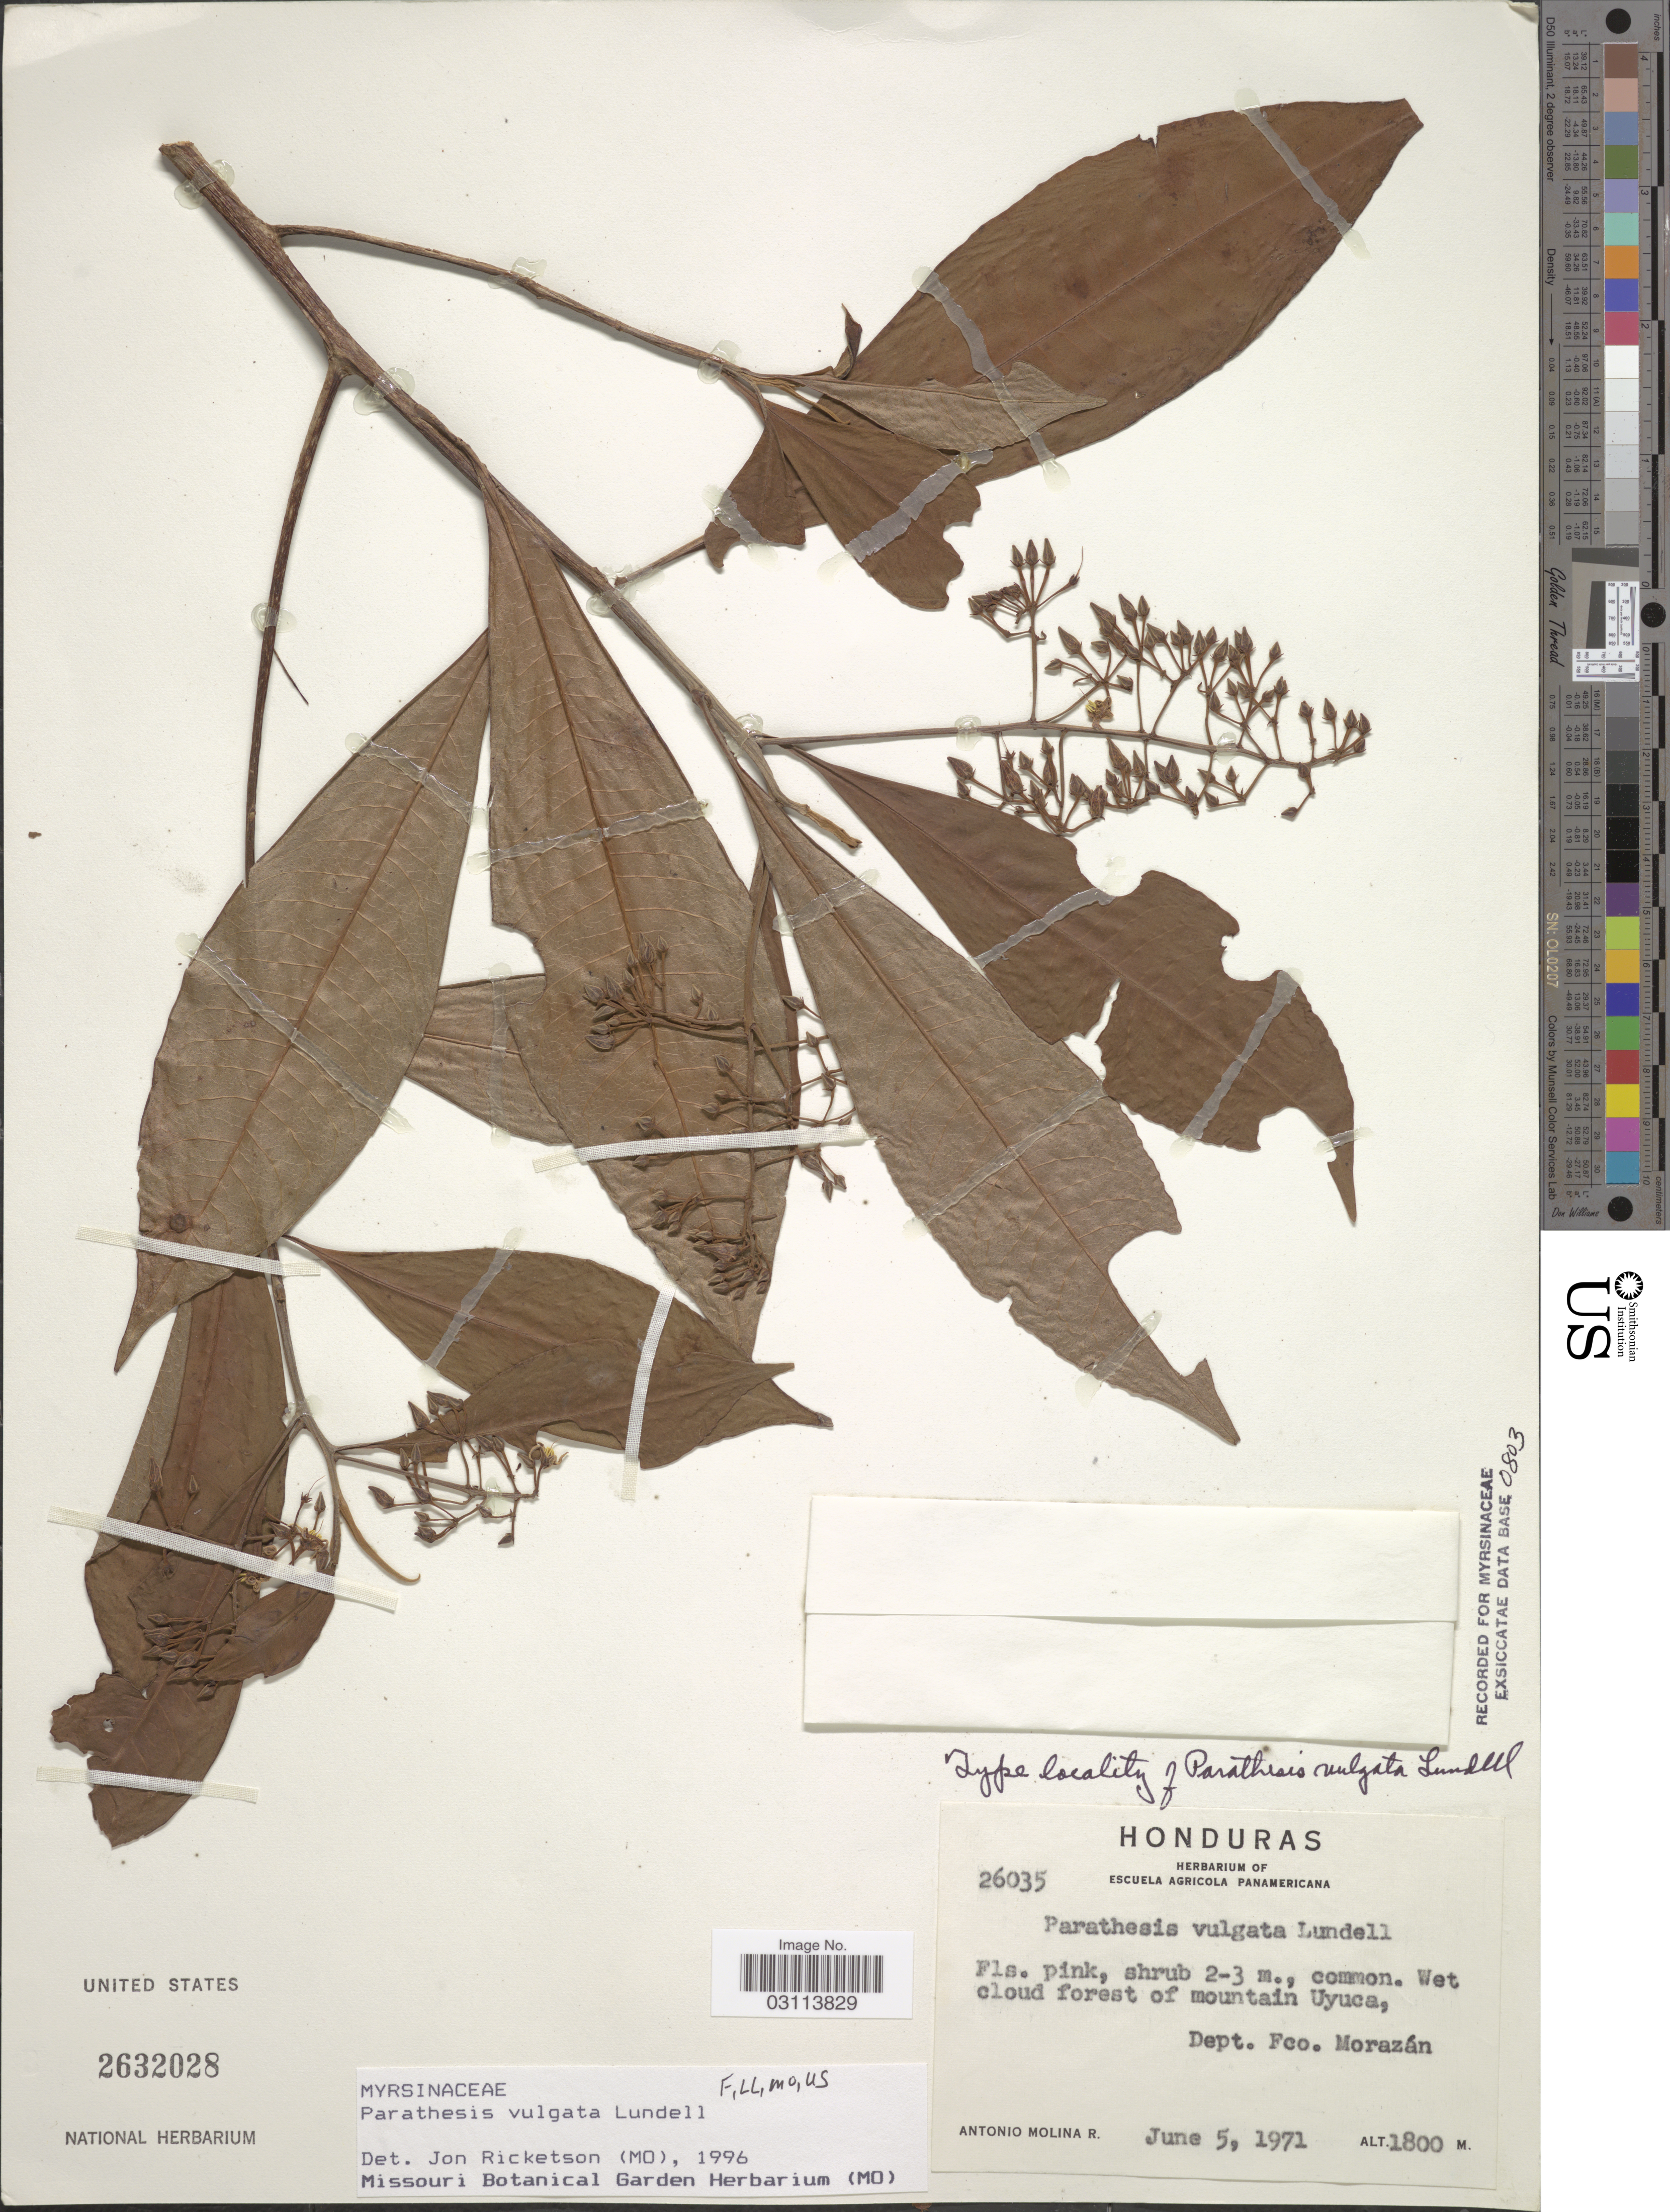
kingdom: Plantae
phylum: Tracheophyta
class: Magnoliopsida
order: Ericales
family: Primulaceae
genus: Parathesis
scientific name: Parathesis vulgata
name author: Lundell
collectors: A. Molina R.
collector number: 26035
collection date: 1971-06-05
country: Honduras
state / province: Fco. Morazán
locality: Wet cloud forest of mountain Uyuca, Dept. Fco. Morazán.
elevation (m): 1800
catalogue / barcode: US 2632028